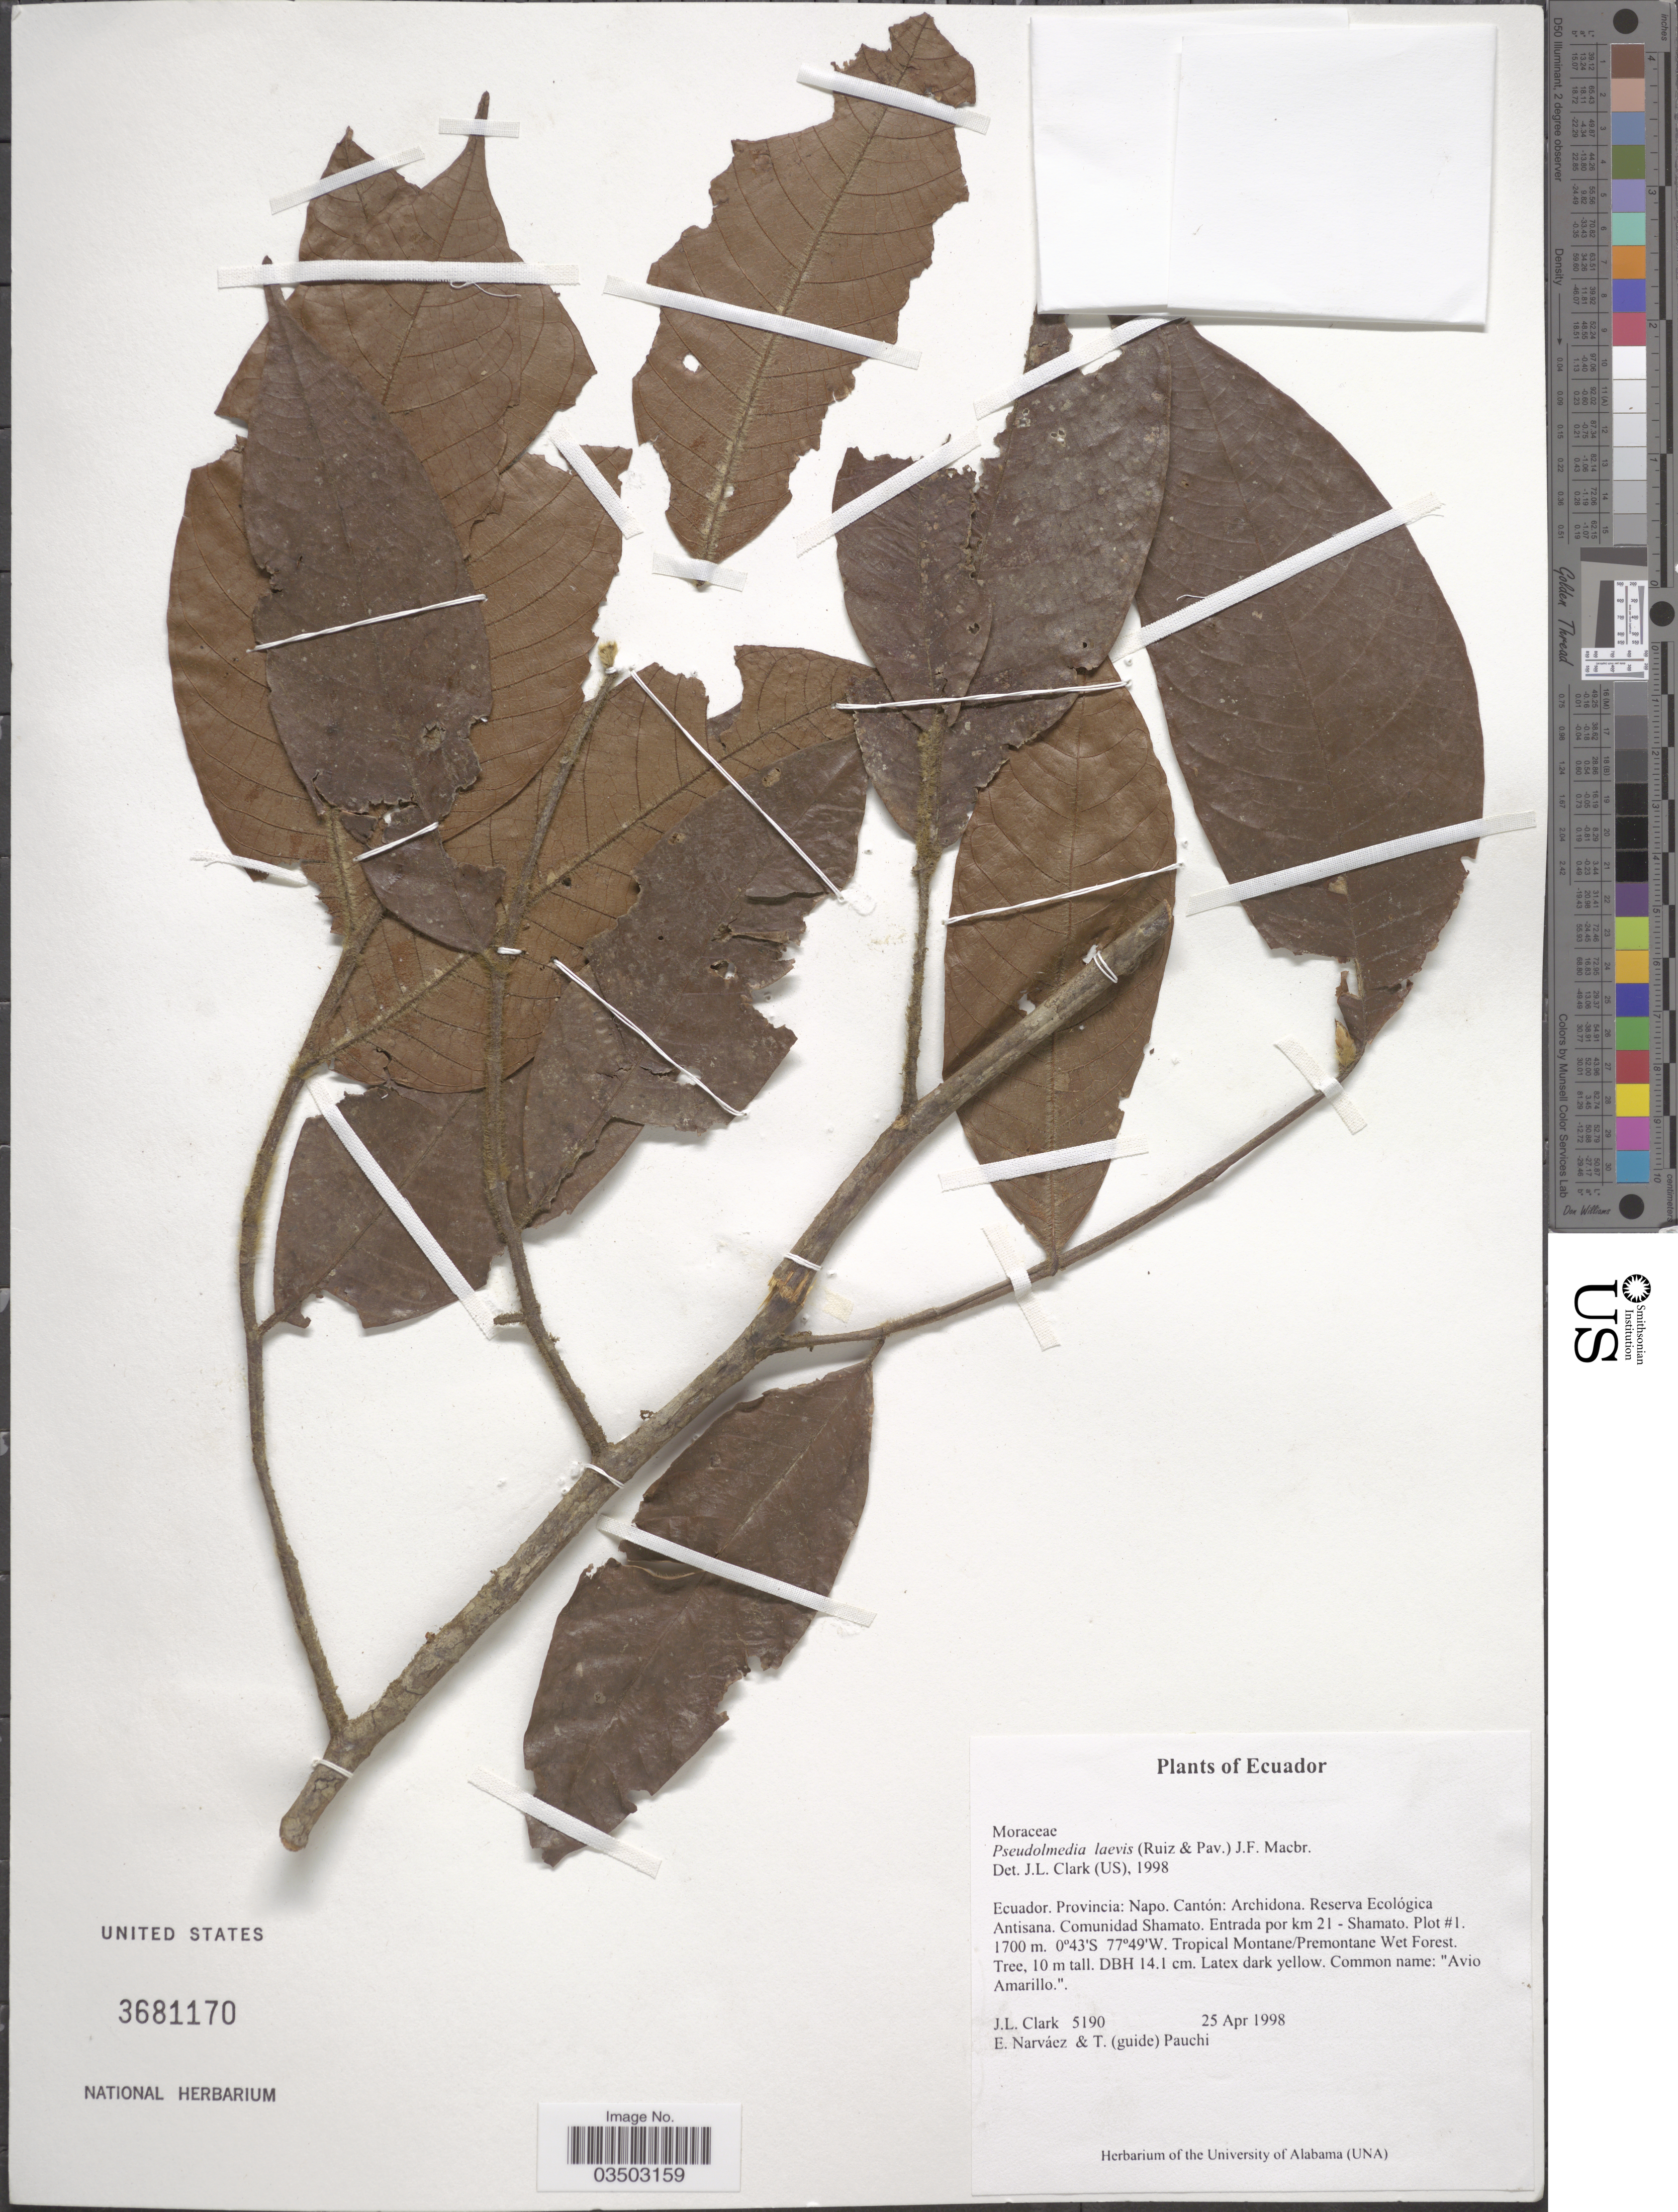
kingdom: Plantae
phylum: Tracheophyta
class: Magnoliopsida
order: Rosales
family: Moraceae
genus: Pseudolmedia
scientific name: Pseudolmedia laevis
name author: (Ruiz & Pav.) J.F. Macbr.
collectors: J. L. Clark, E. Narváez & T. Pauchi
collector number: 5190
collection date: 1998-04-25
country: Ecuador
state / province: Napo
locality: Cantón: Archidona. Reserva Ecológica Antisana. Comunidad Shamato. Entrada por km 21 - Shamato. Plot #1.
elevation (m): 1700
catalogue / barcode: US 3681170